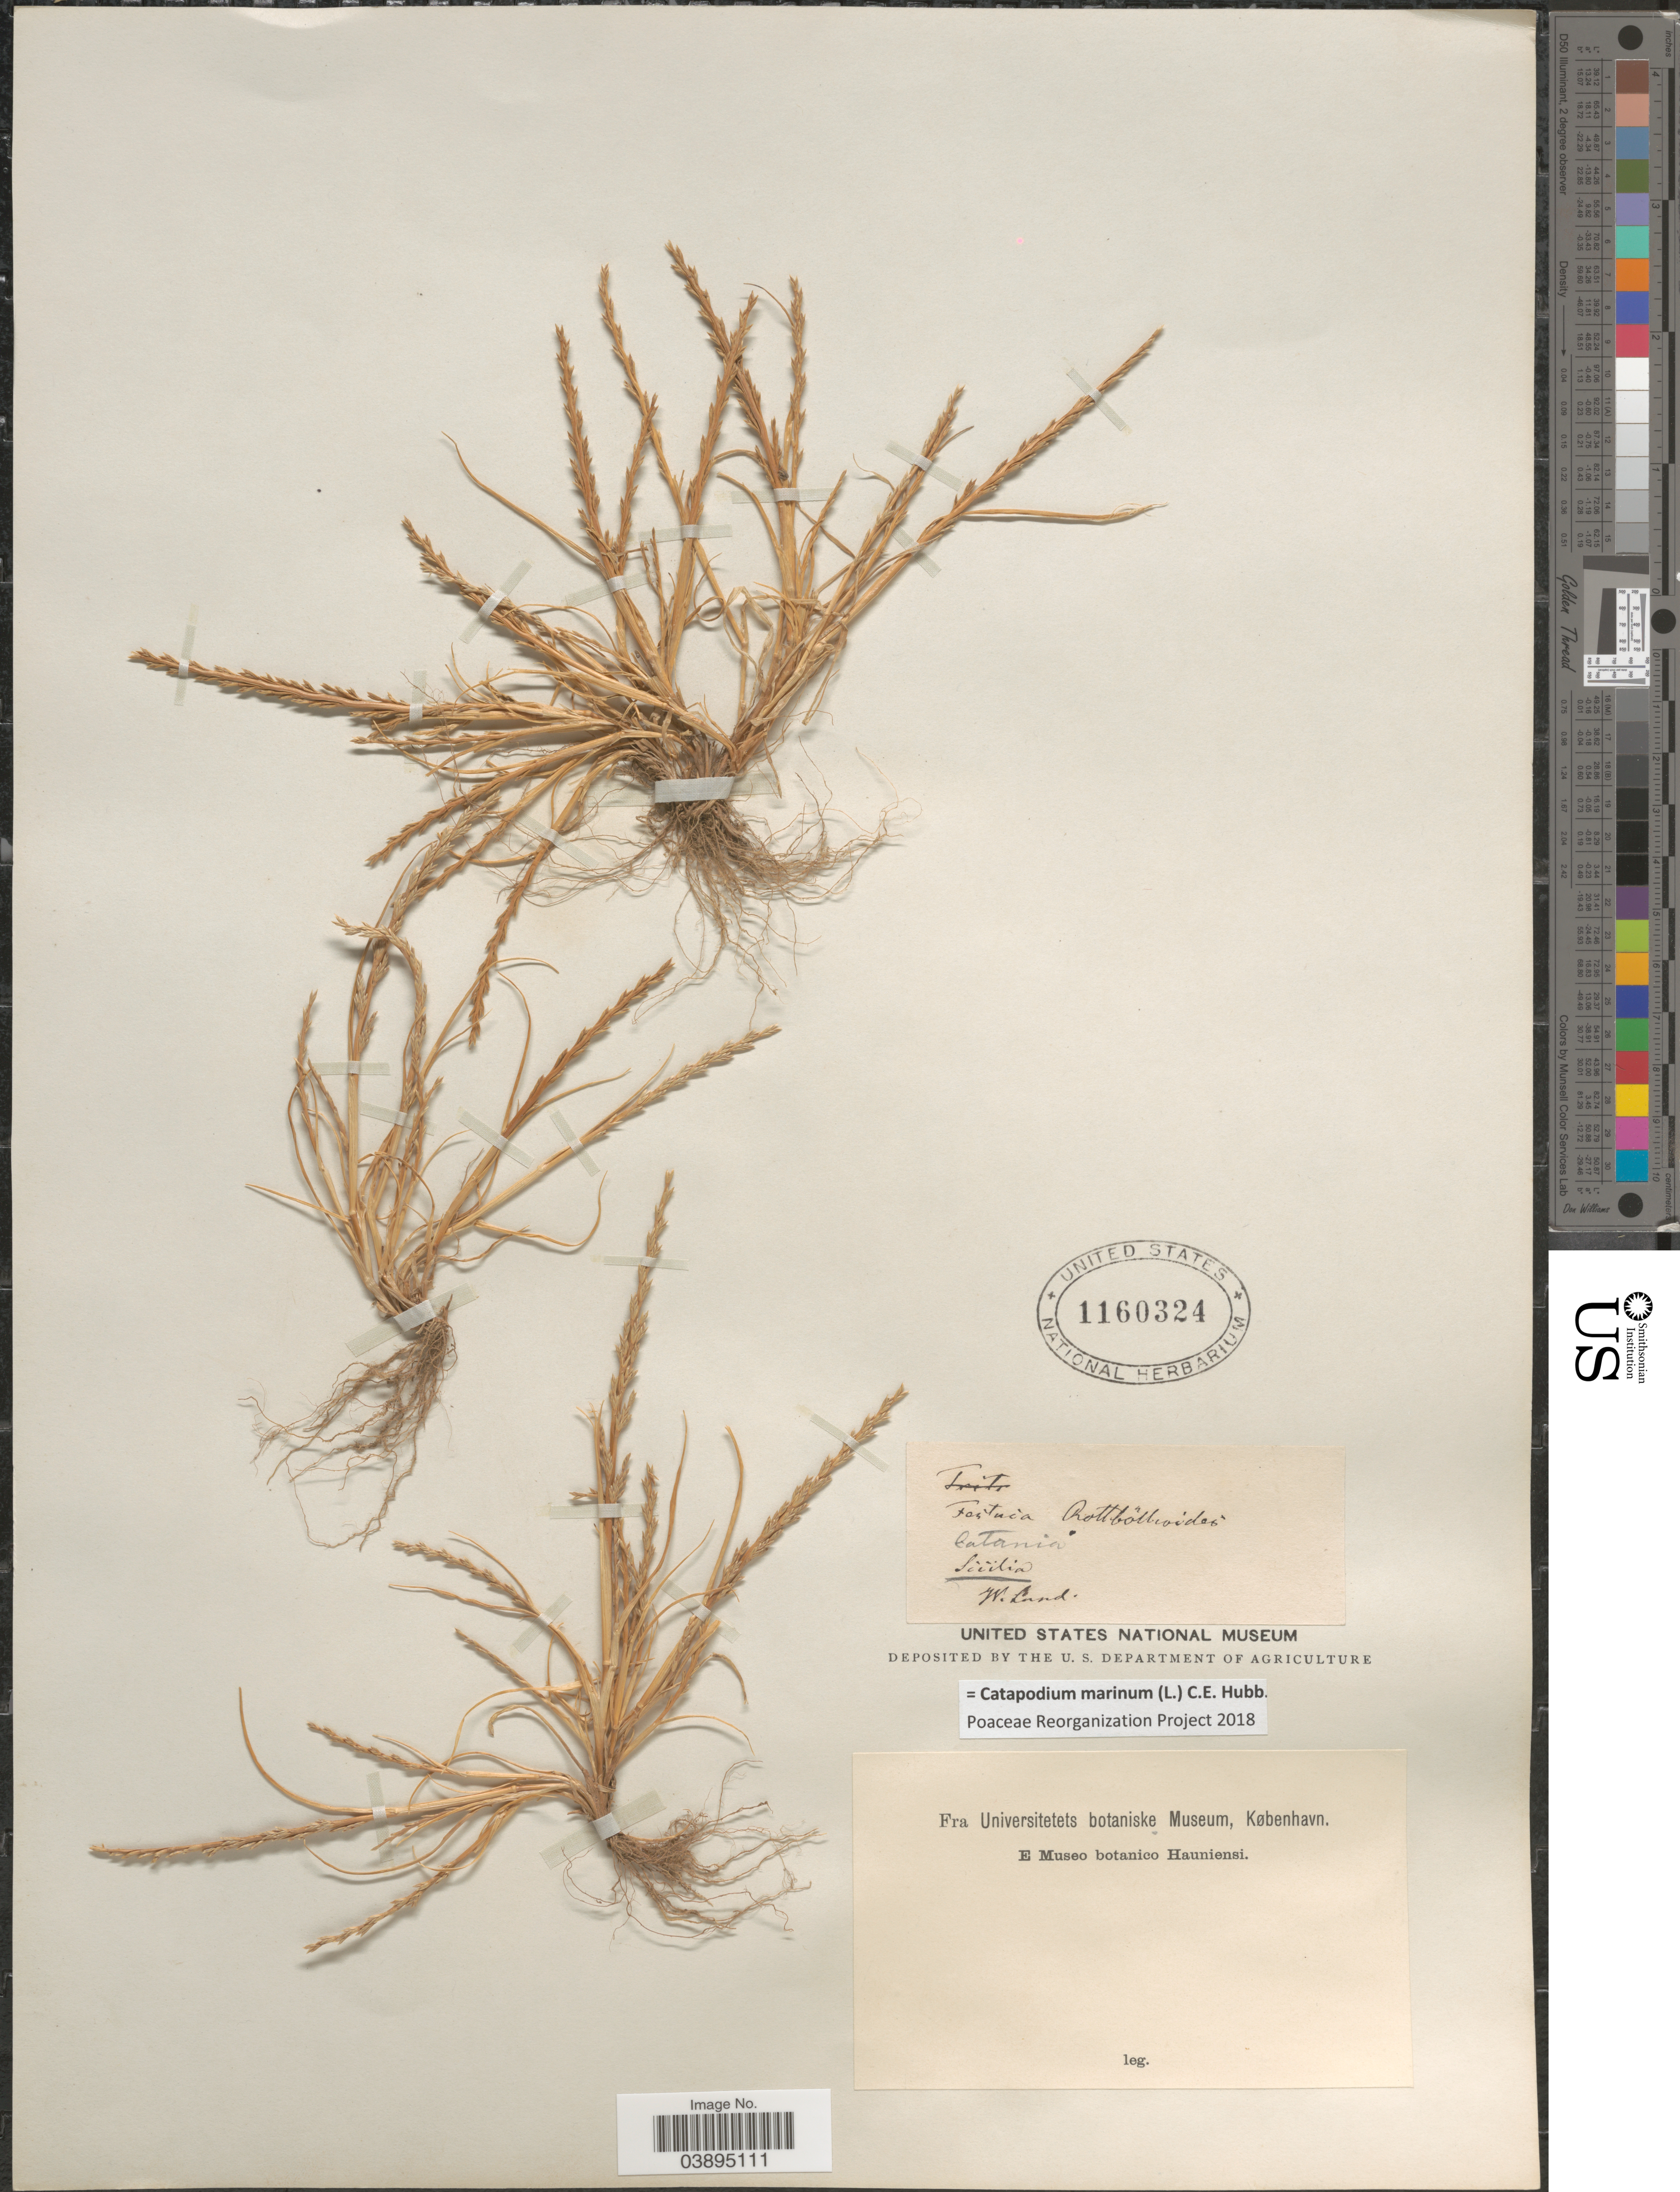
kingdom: Plantae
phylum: Tracheophyta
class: Liliopsida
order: Poales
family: Poaceae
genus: Catapodium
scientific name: Catapodium marinum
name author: (L.) C.E. Hubb.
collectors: W. J. G. Land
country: Italy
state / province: Siciliana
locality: Catania. Sicilia.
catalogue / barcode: US 1160324